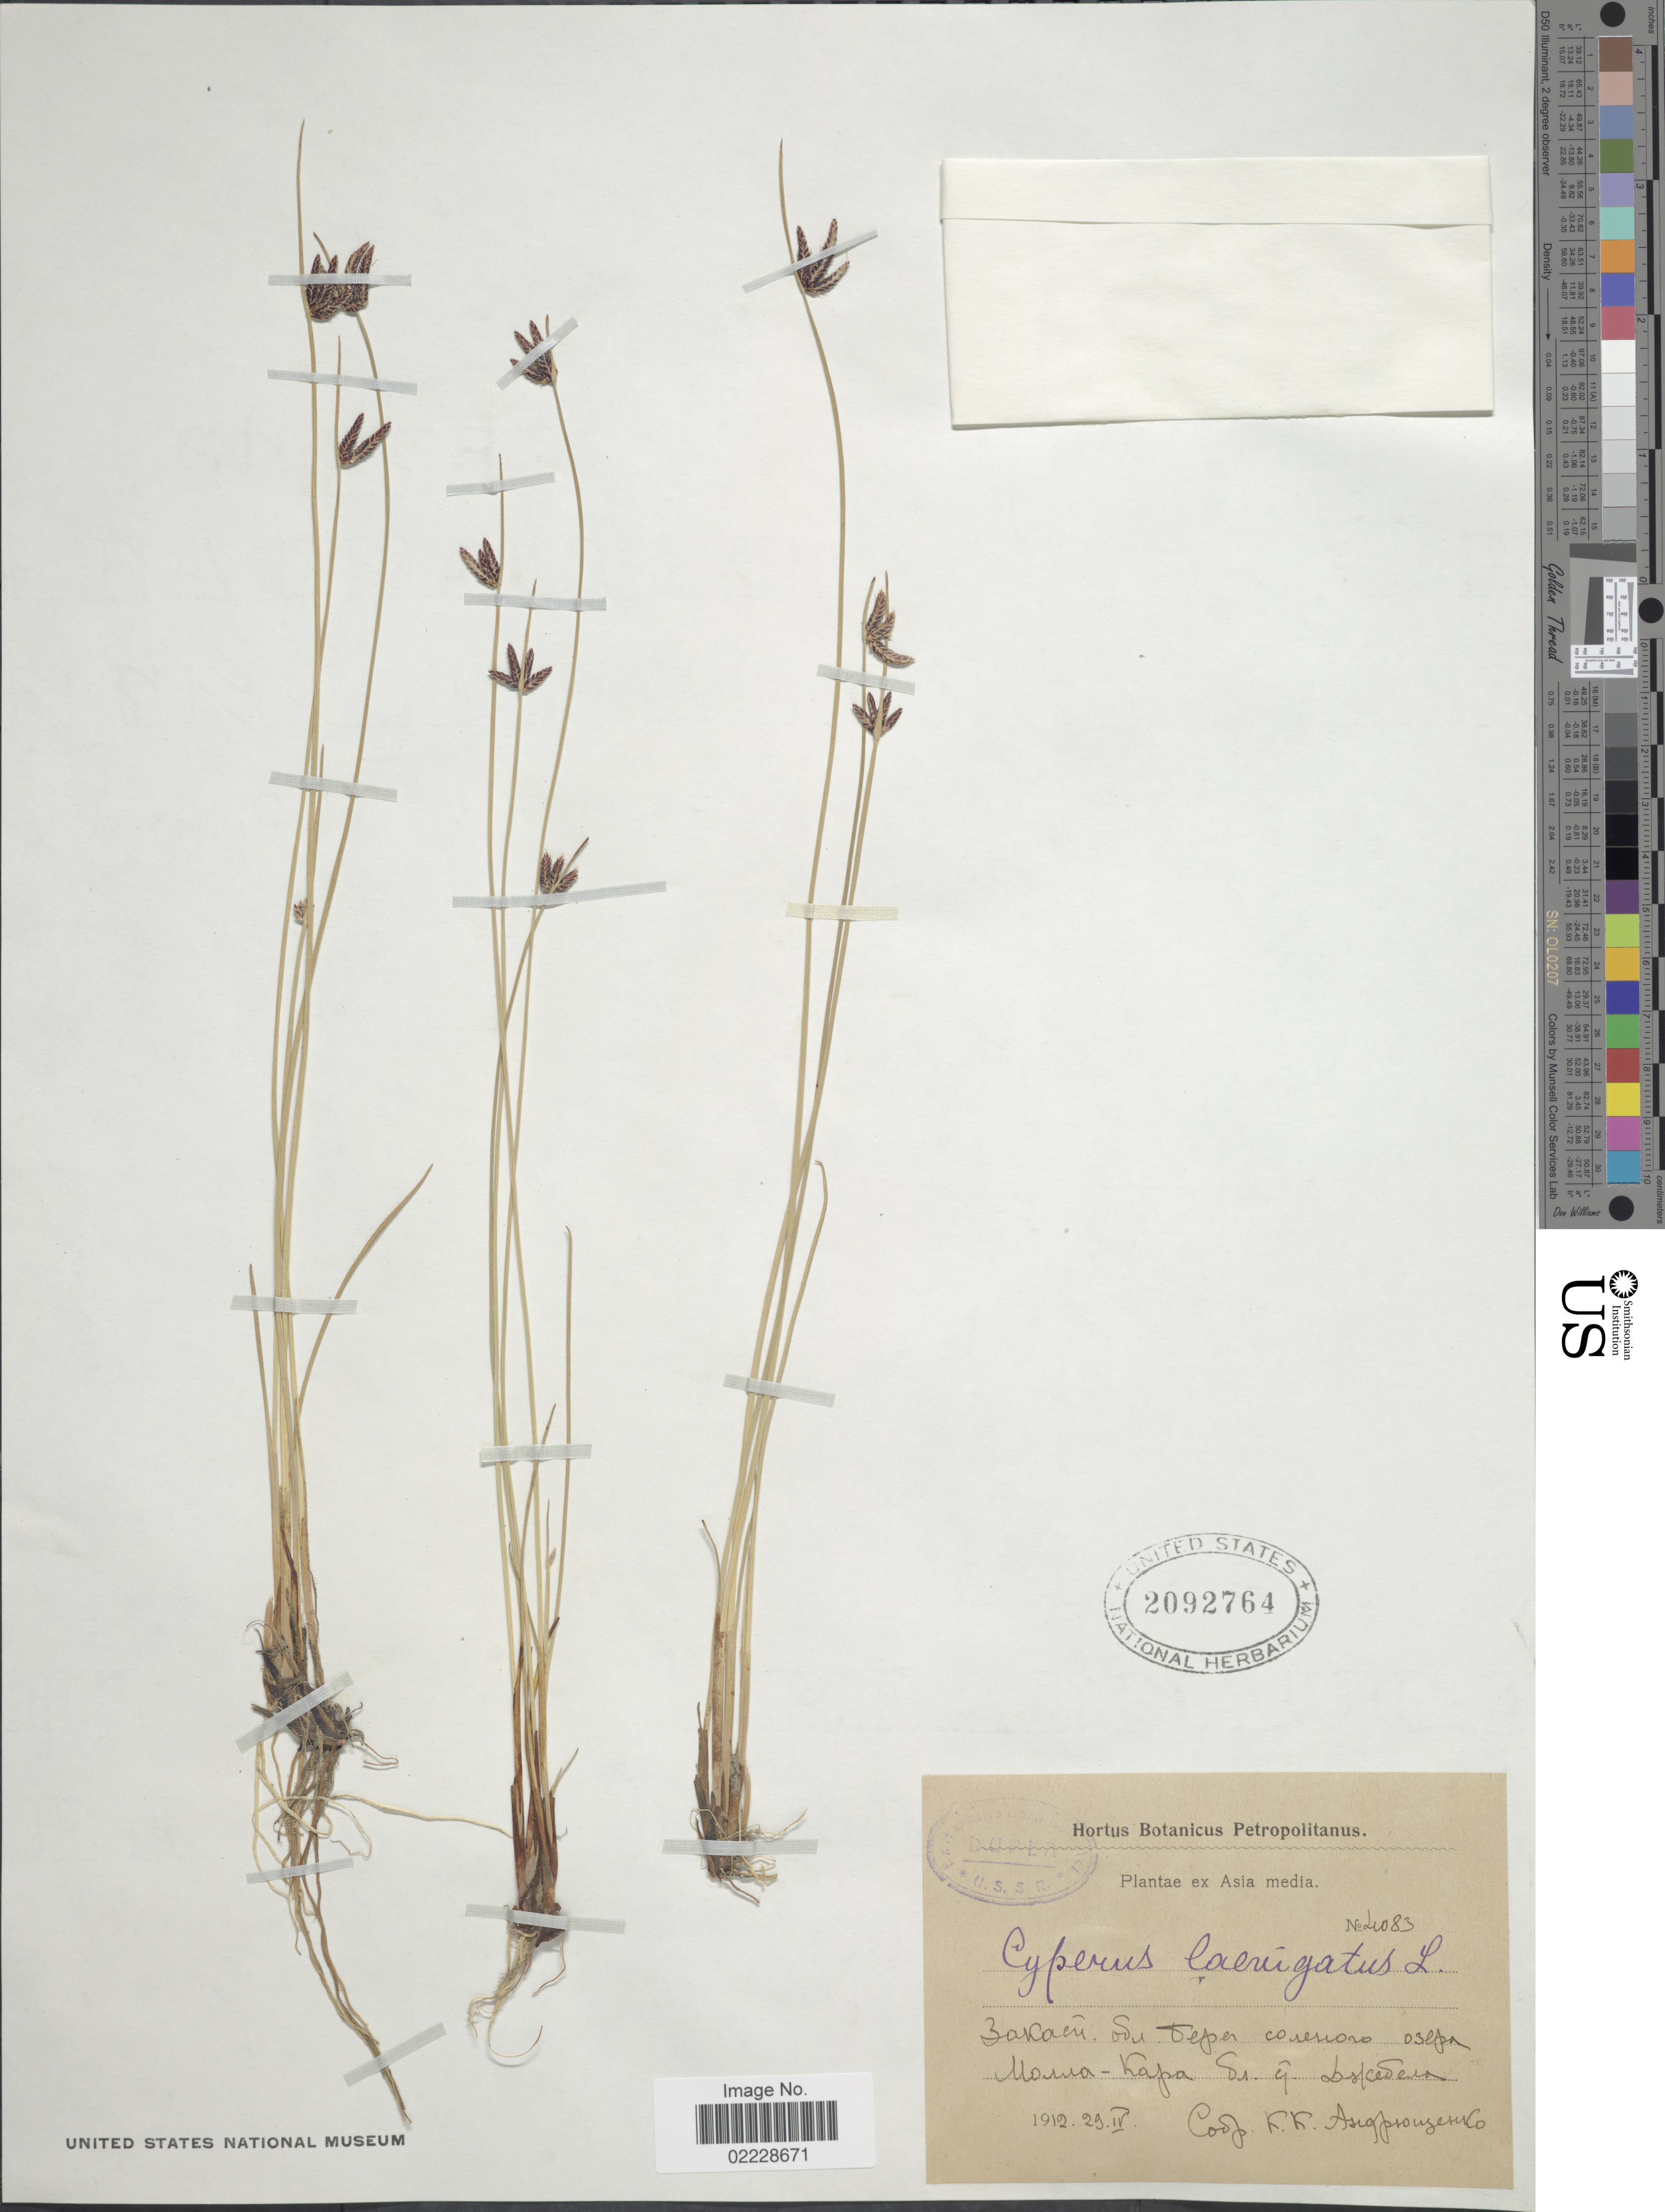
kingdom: Plantae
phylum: Tracheophyta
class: Liliopsida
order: Poales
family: Cyperaceae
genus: Cyperus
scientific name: Cyperus laevigatus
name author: L.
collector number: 4083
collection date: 1912-04-29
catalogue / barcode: US 2092764